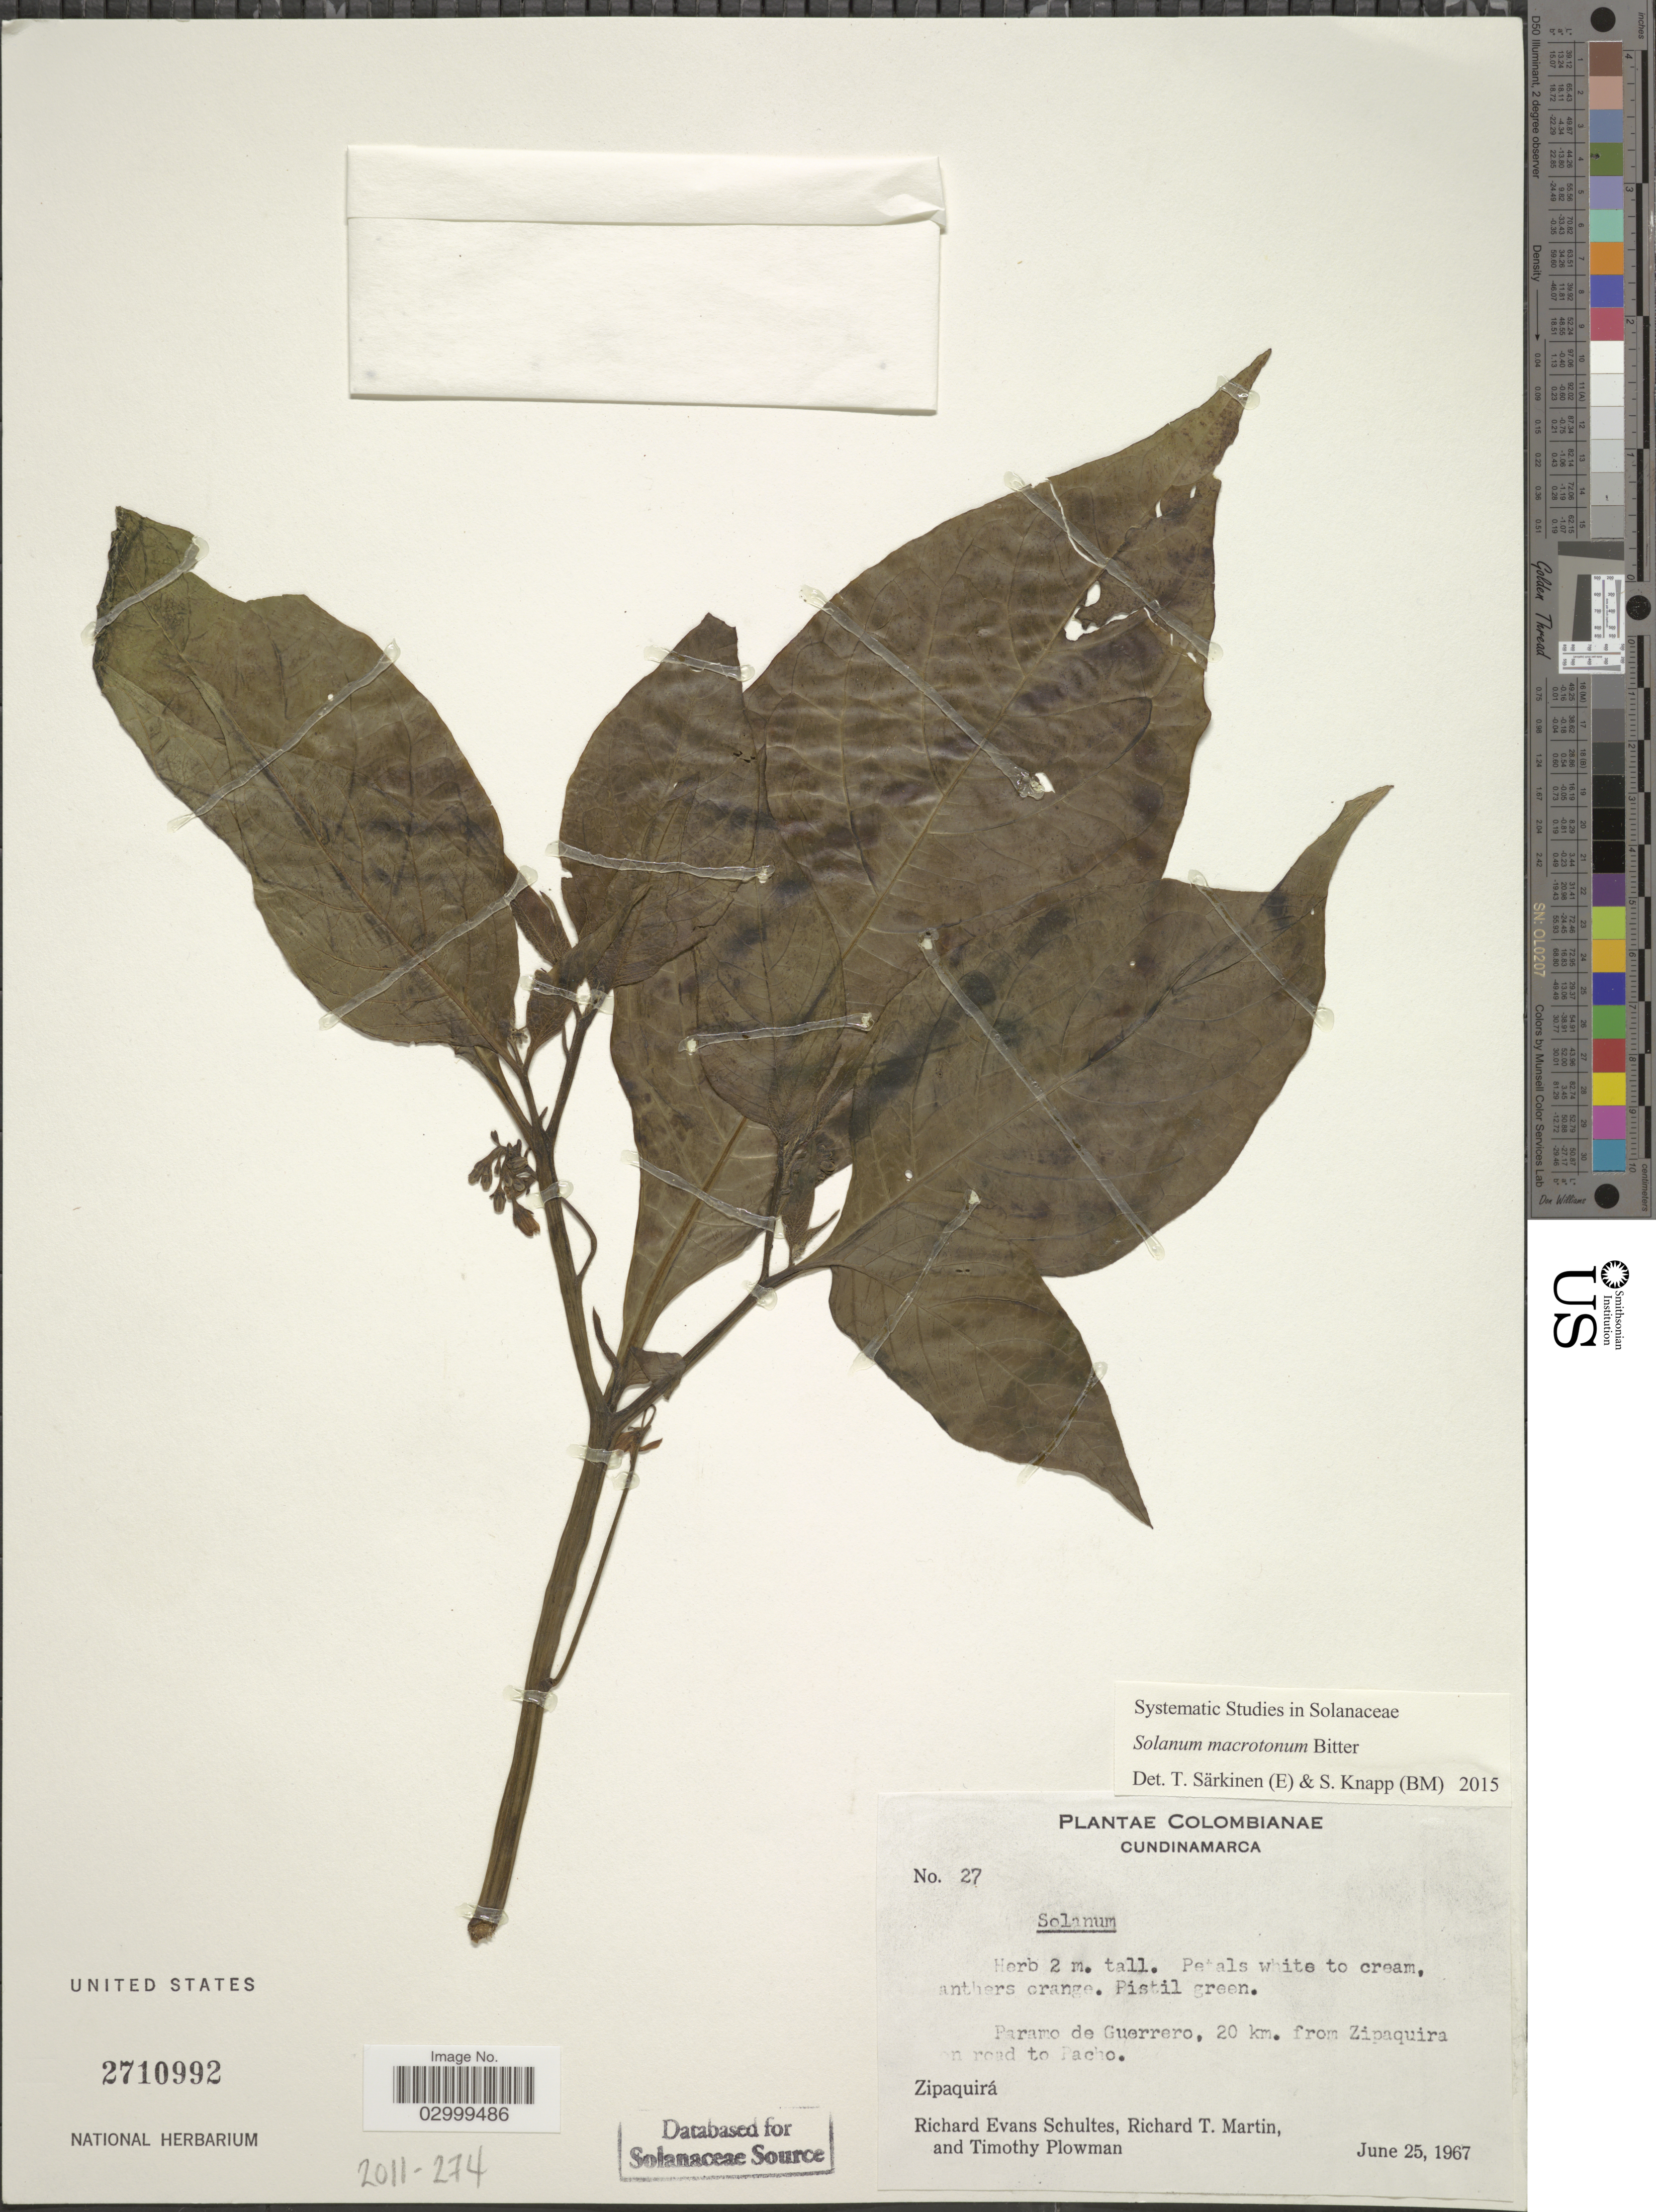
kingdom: Plantae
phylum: Tracheophyta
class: Magnoliopsida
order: Solanales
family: Solanaceae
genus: Solanum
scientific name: Solanum macrotonum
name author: Bitter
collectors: R. E. Schultes, R. T. Martin & T. Plowman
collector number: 27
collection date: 1967-06-25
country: Colombia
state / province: Cundinamarca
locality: Paramo de Guerrero, 20 km. from Zipaquira on road to Pacho. Zipaquirá.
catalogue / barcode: US 2710992